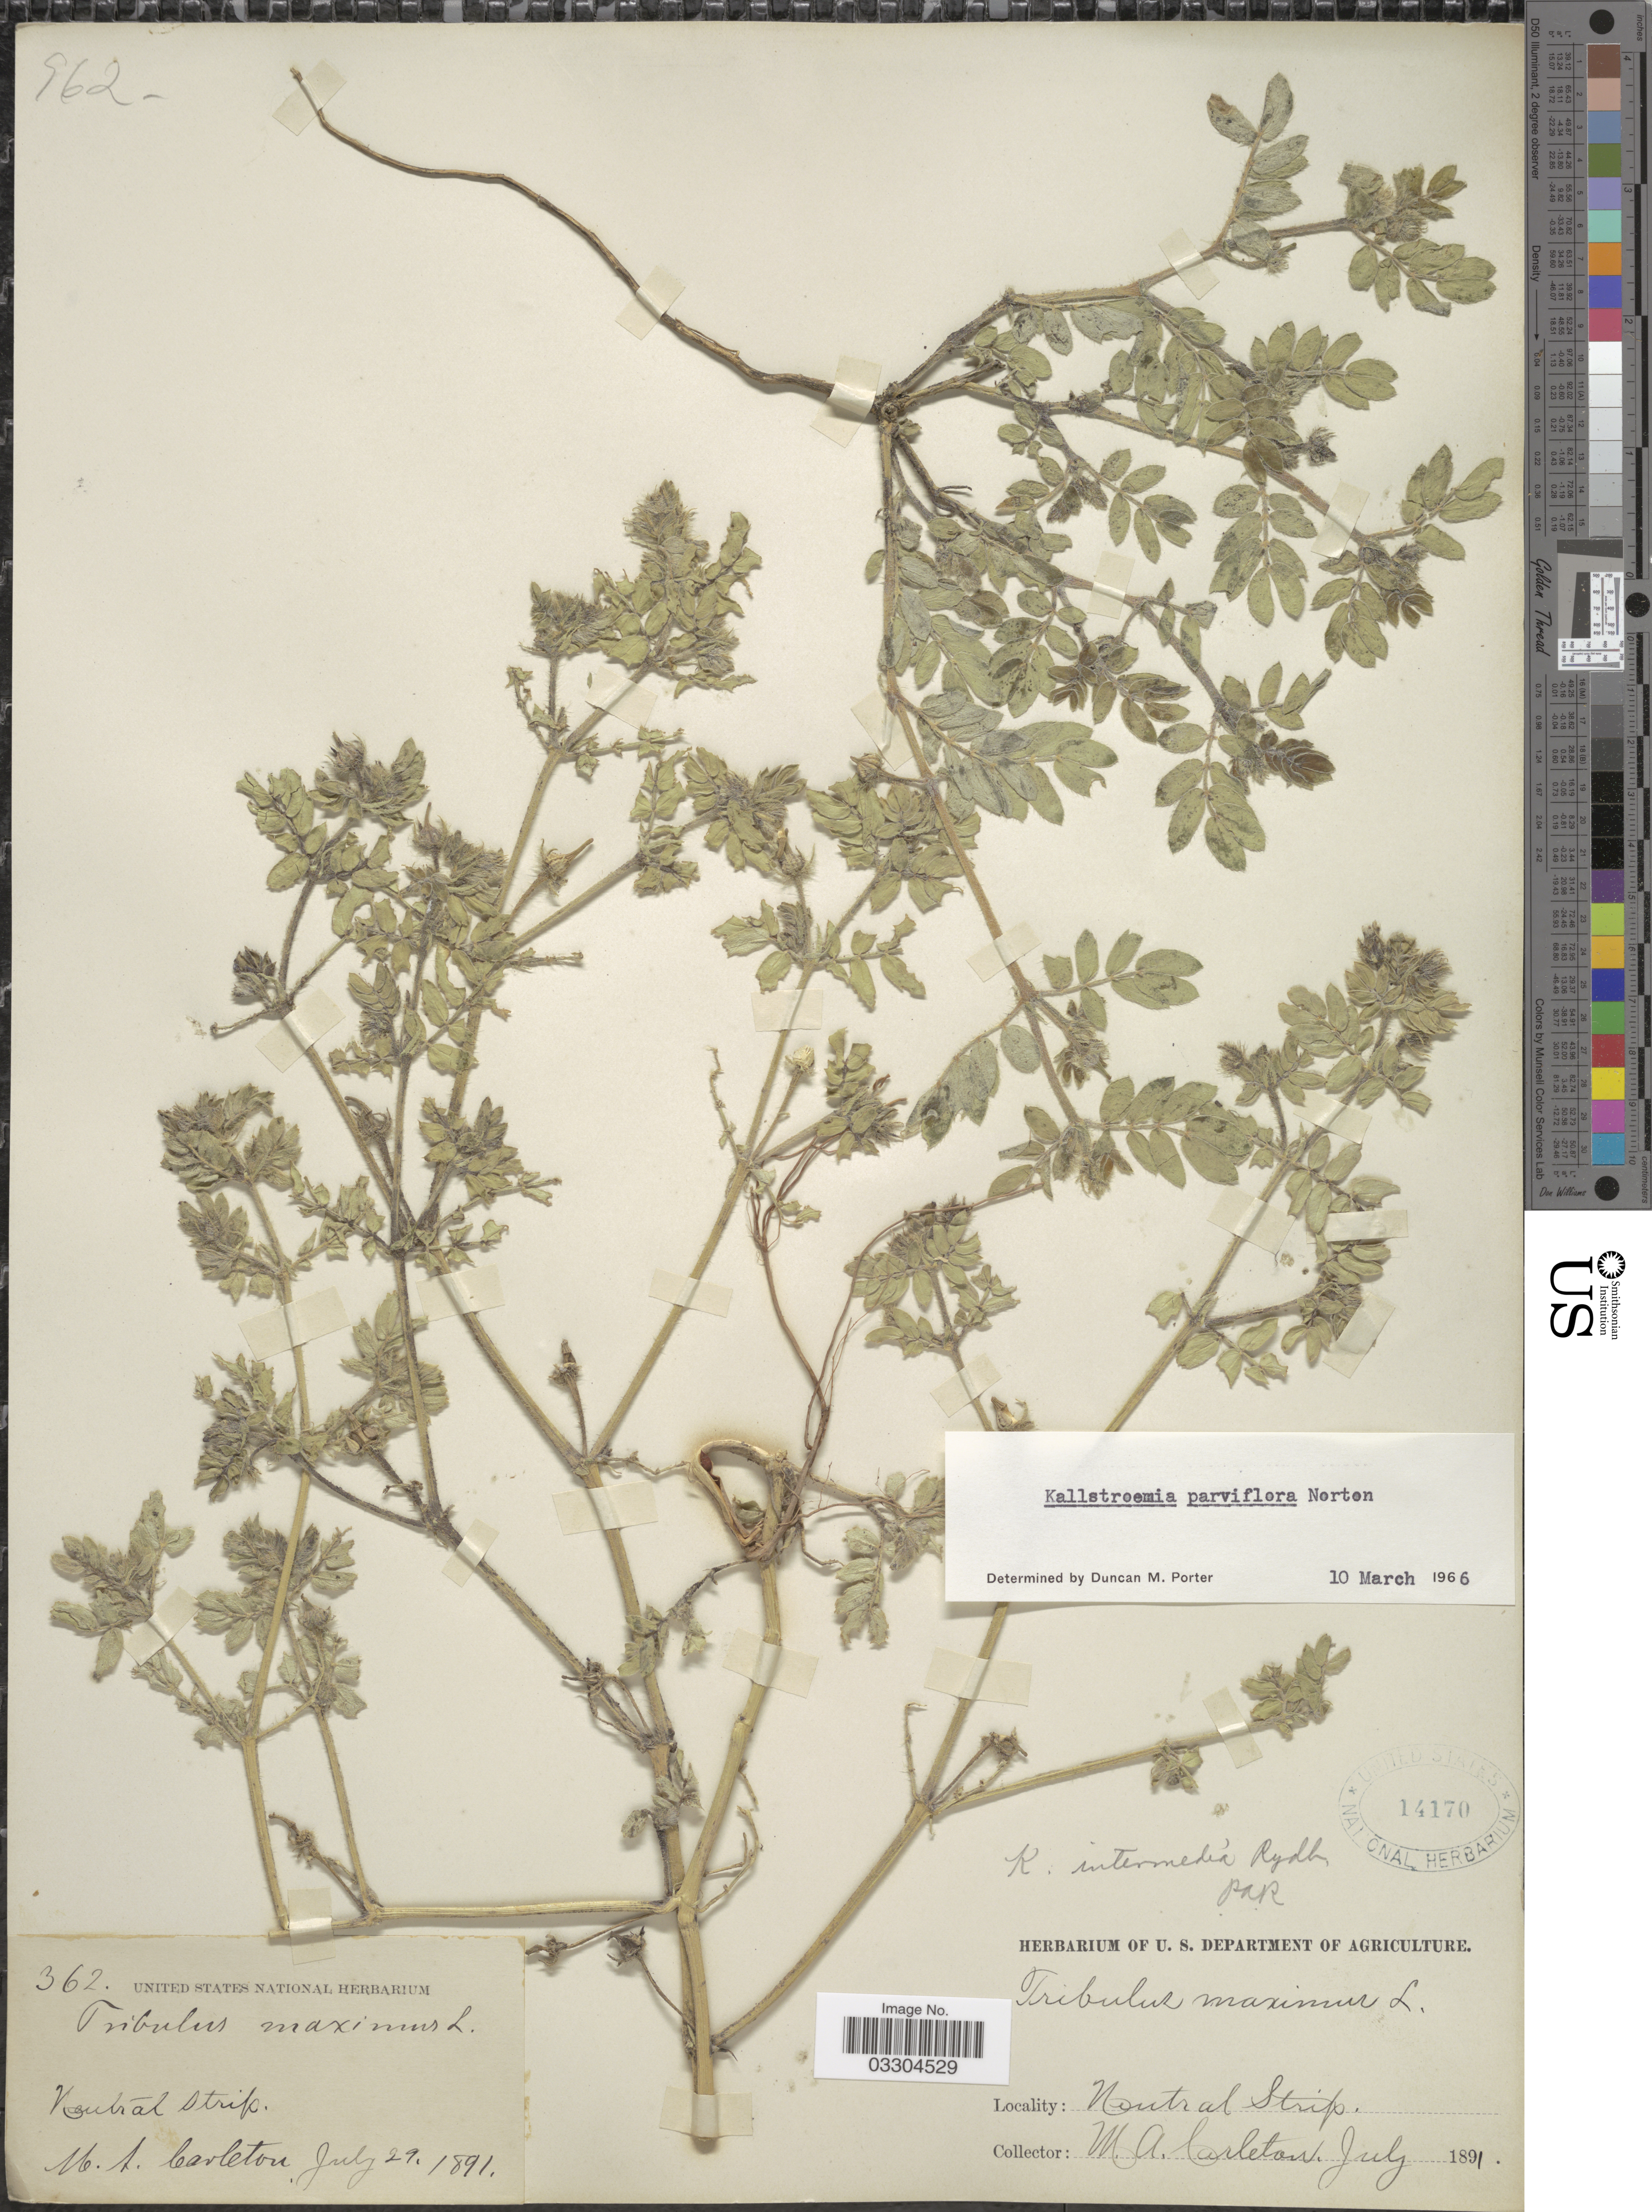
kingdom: Plantae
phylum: Tracheophyta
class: Magnoliopsida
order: Zygophyllales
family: Zygophyllaceae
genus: Kallstroemia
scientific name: Kallstroemia parviflora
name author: Norton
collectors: M. A. Carleton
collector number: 362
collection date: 1891-07-29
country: United States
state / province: Louisiana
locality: Neutral Strip.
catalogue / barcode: US 14170